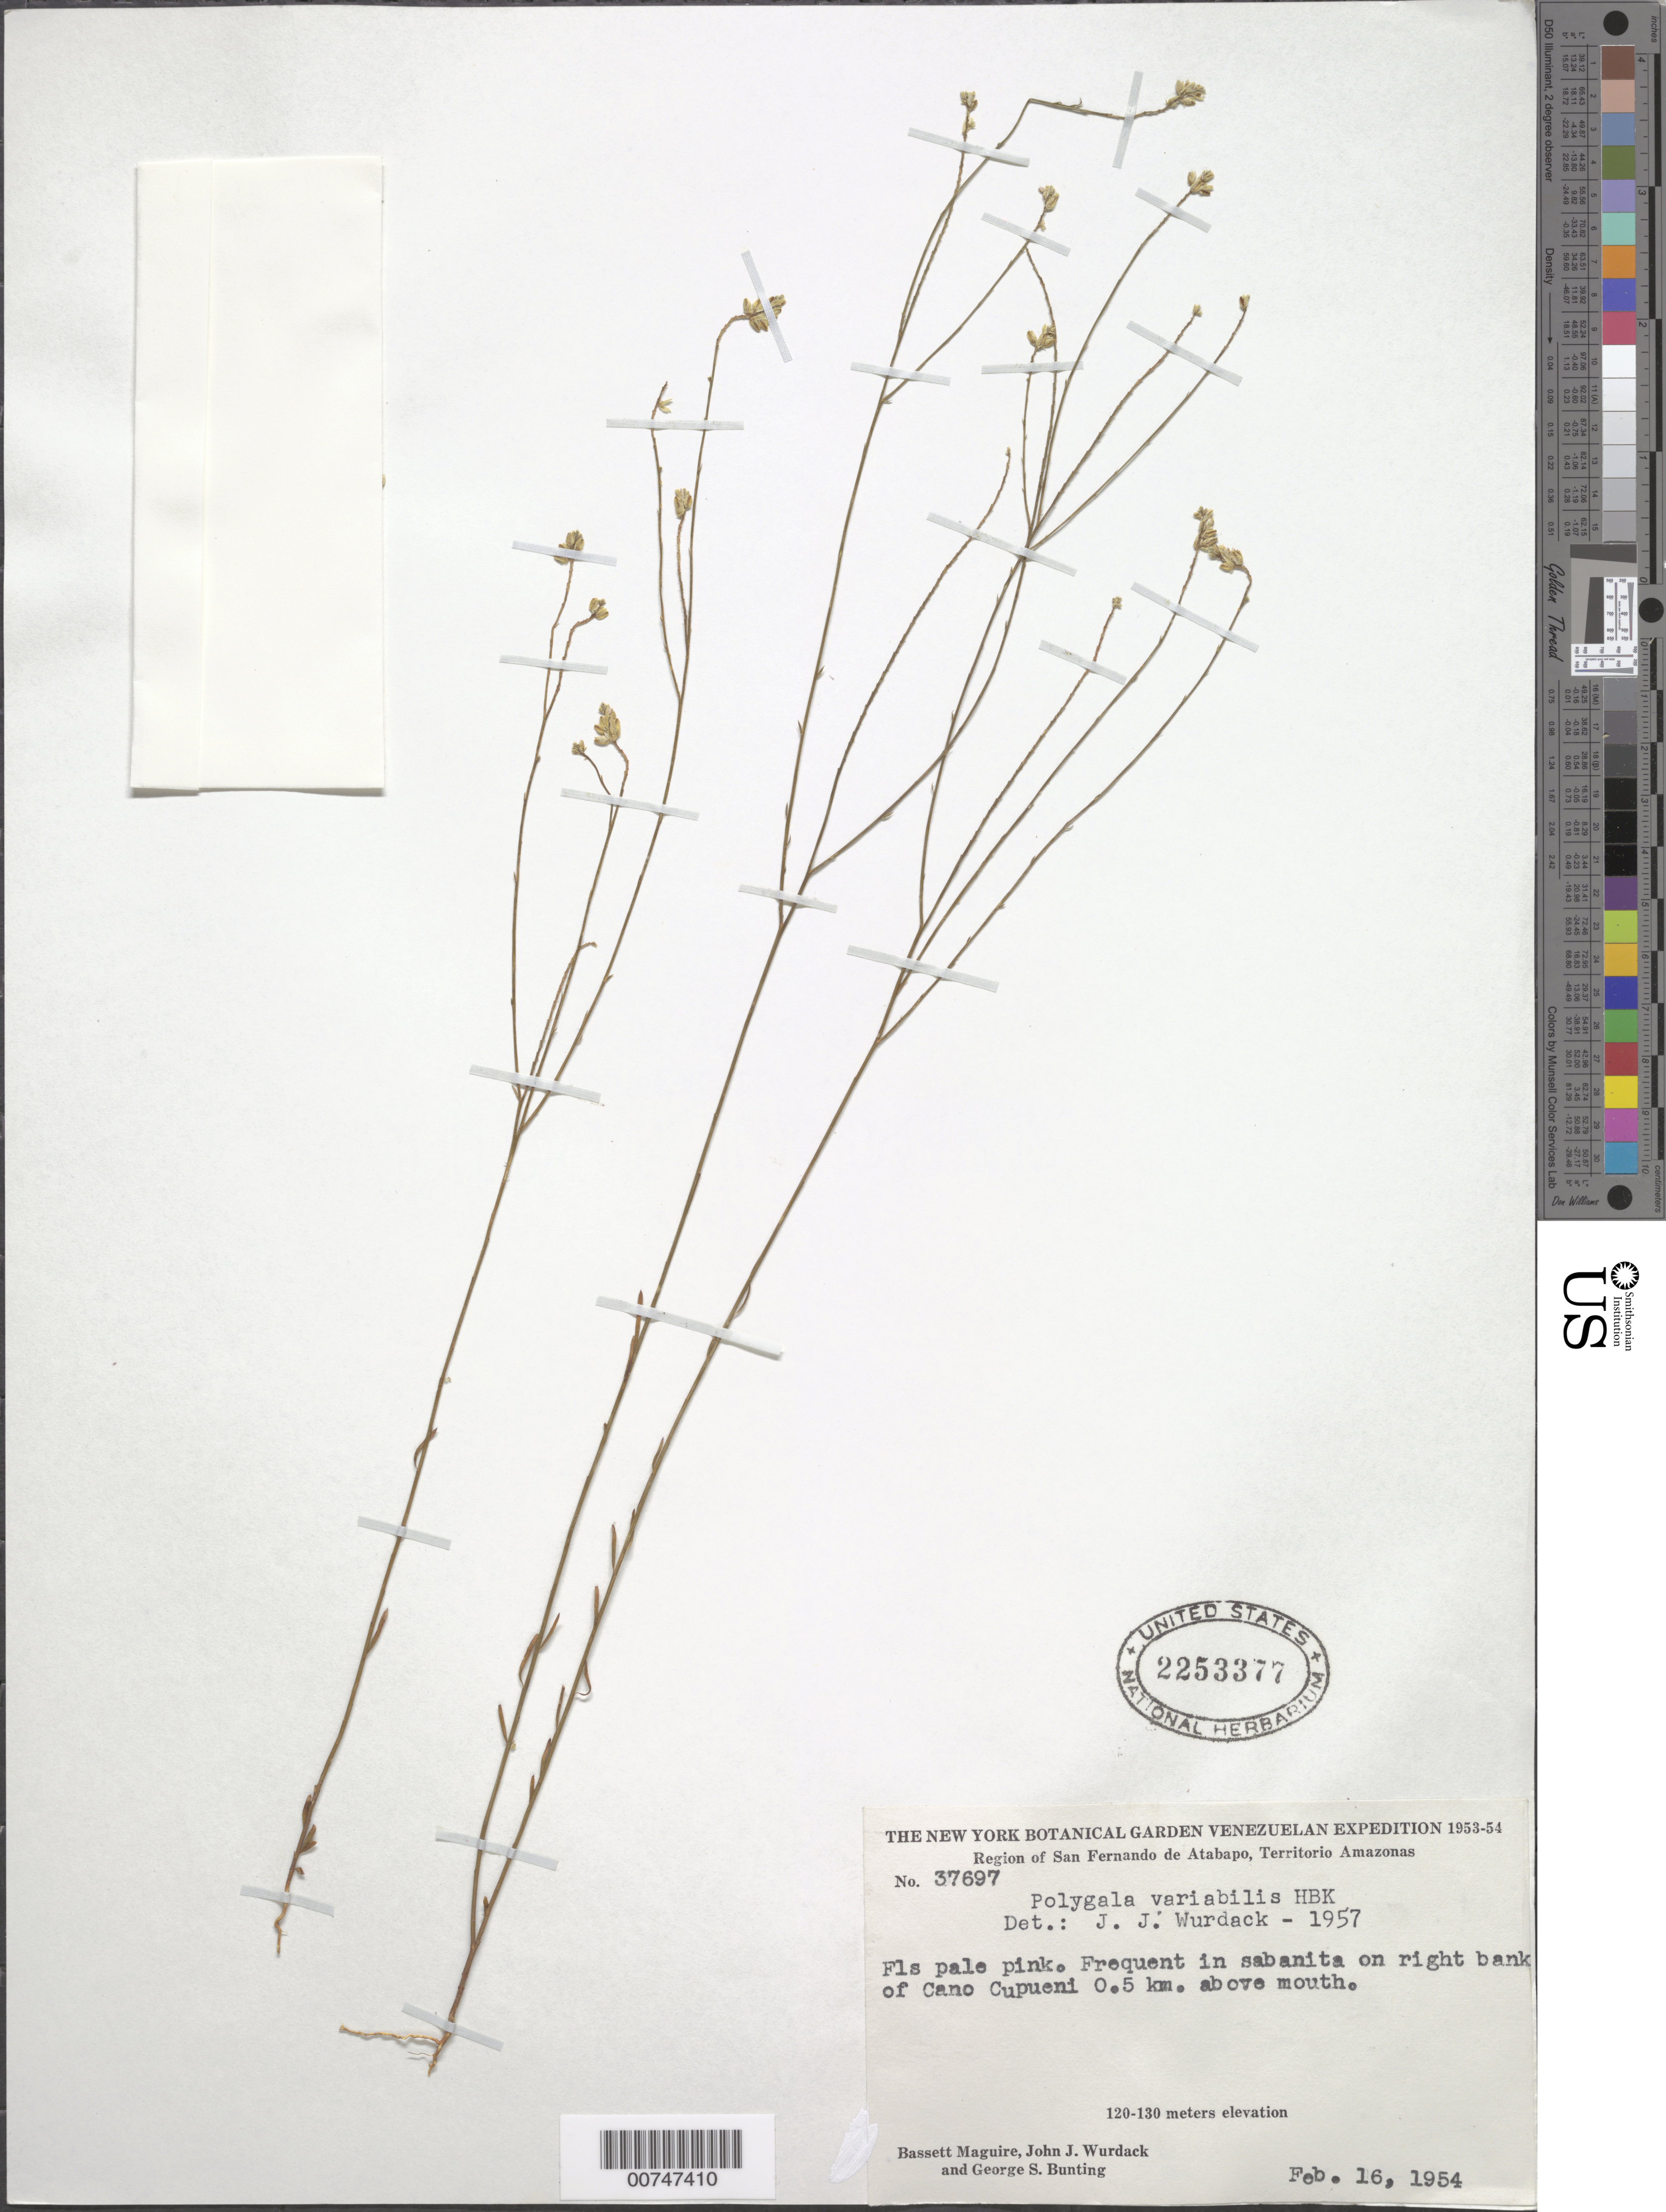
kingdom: Plantae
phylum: Tracheophyta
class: Magnoliopsida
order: Fabales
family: Polygalaceae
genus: Polygala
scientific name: Polygala variabilis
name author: Kunth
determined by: Wurdack, John J., (US), US (UNITED STATES)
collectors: B. Maguire, J. J. Wurdack & G. S. Bunting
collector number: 37697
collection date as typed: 16-Feb-54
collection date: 1954-02-16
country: Venezuela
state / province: Amazonas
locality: Caño Cupueni, 0.5 km above mouth; San Fernando de Atabapo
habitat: Sabanita or riverbank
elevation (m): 120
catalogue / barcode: US 2253377